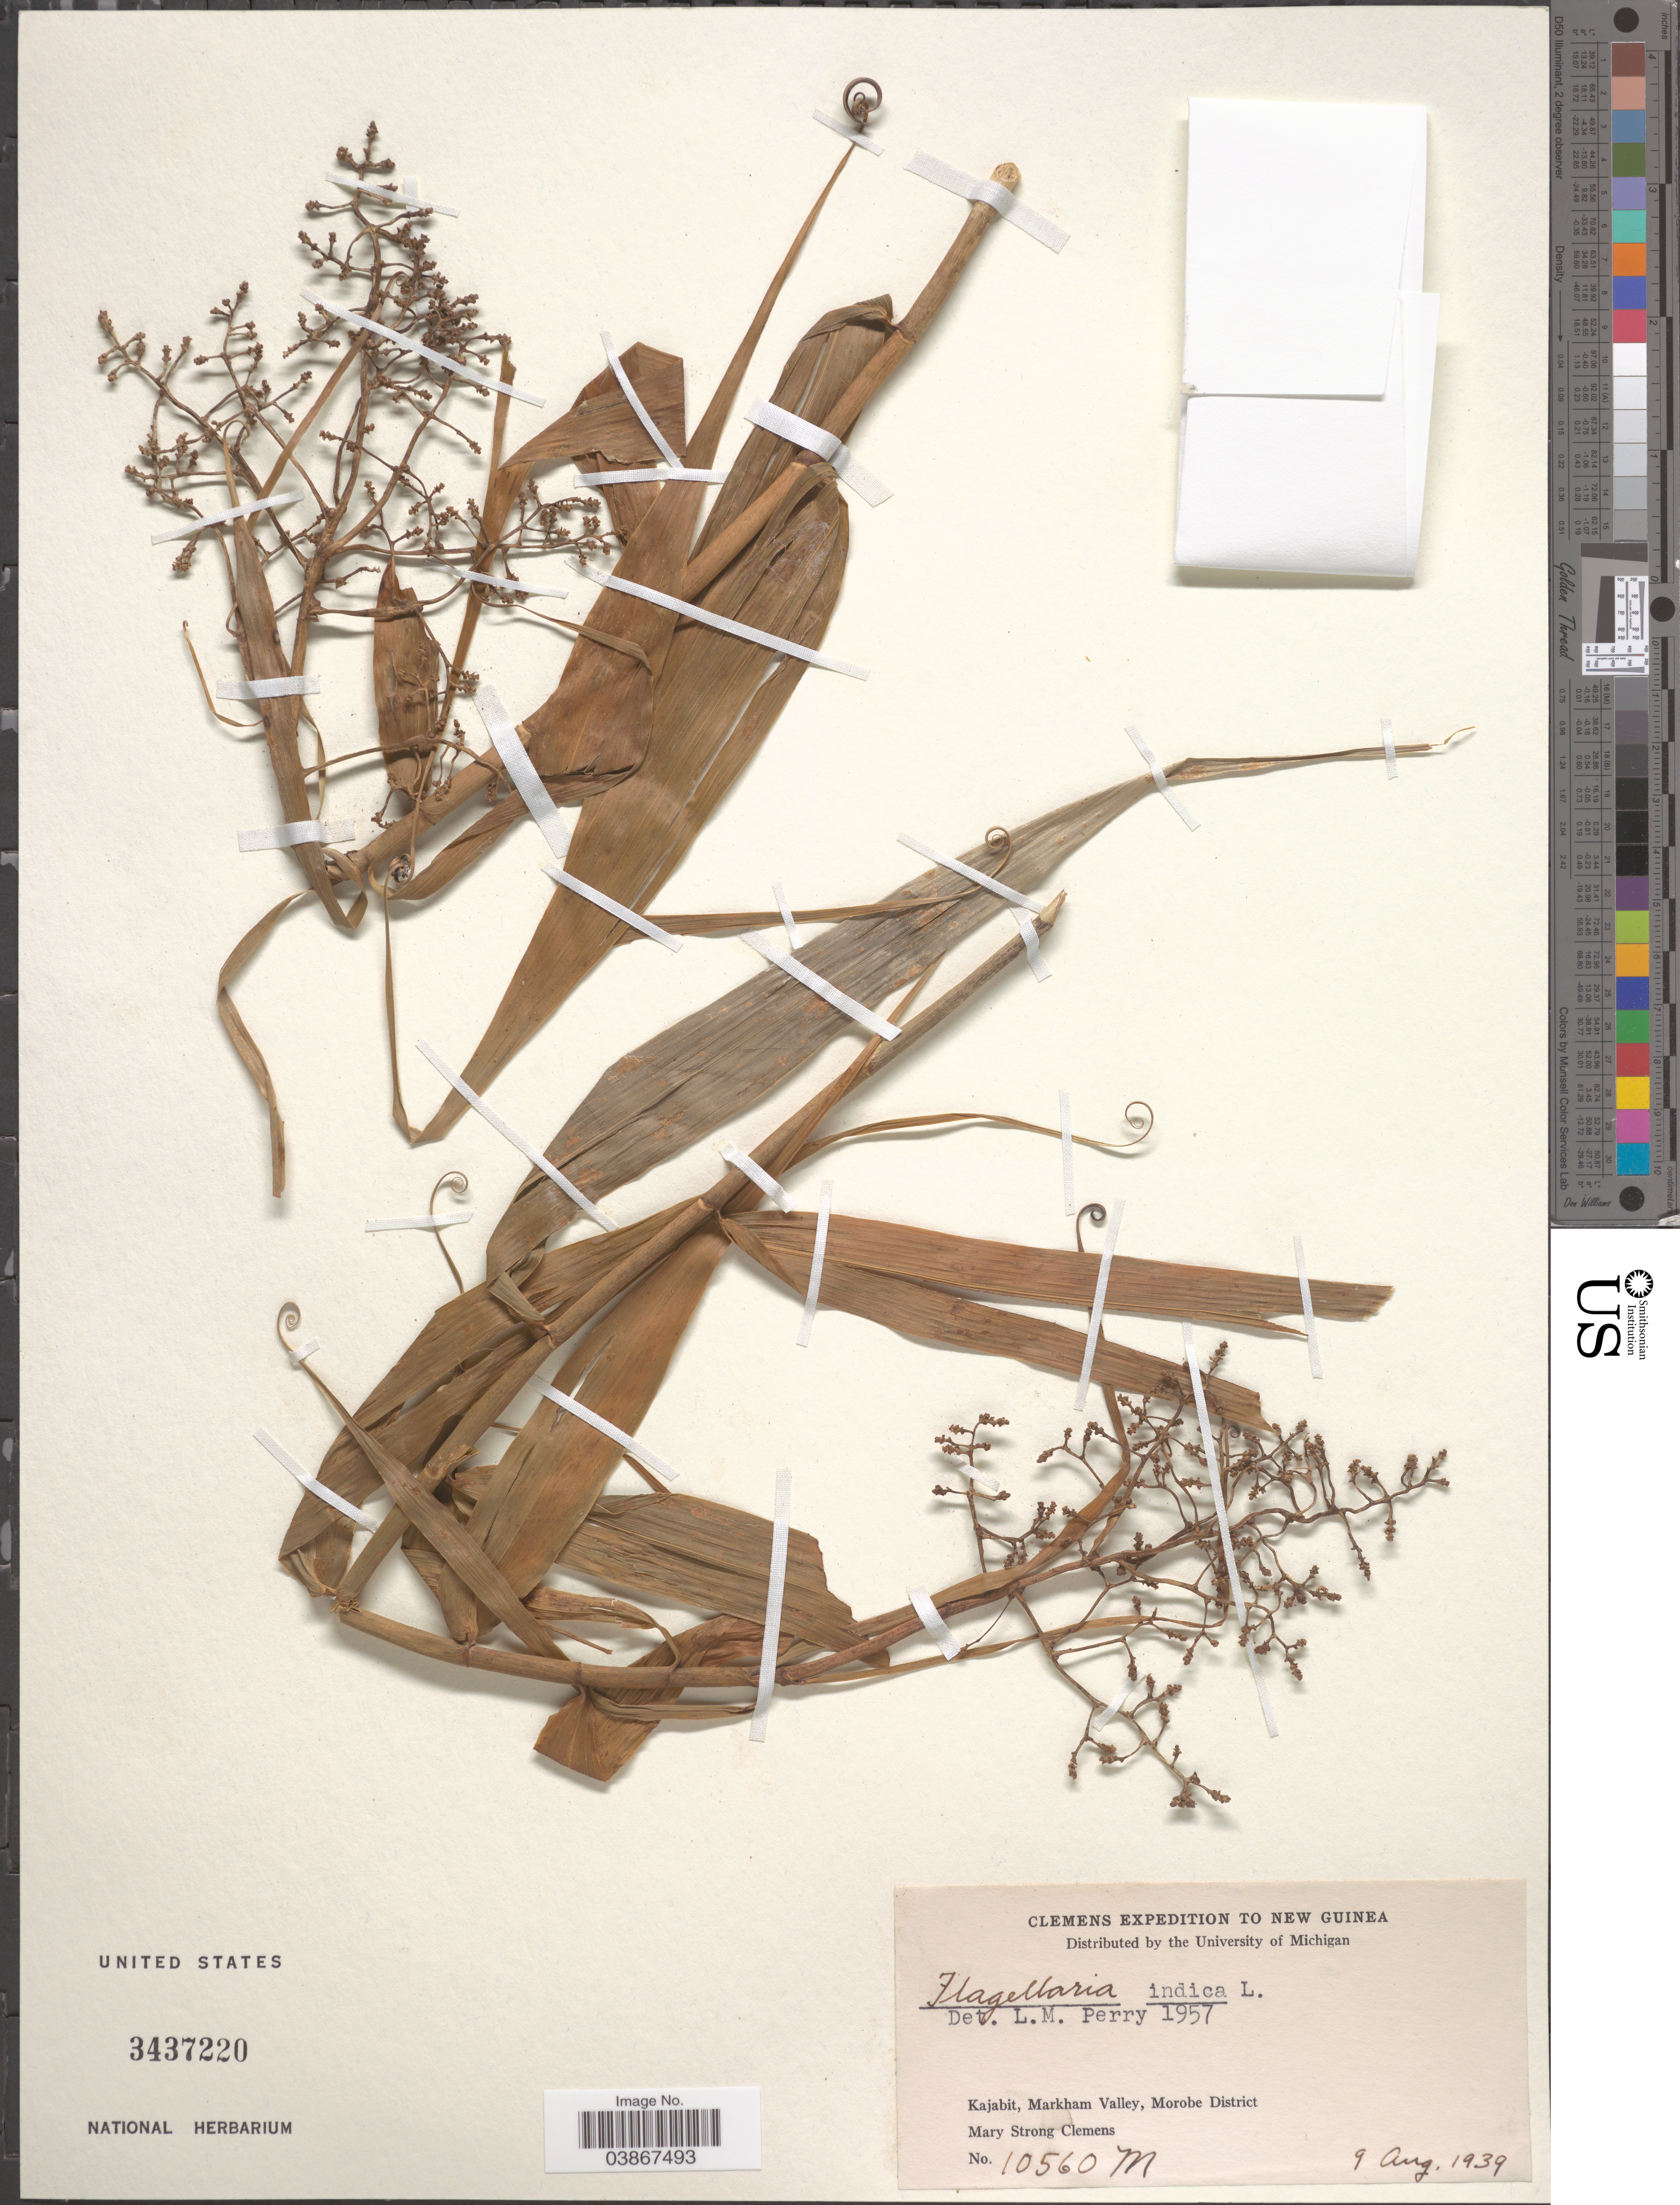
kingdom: Plantae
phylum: Tracheophyta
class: Liliopsida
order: Poales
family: Flagellariaceae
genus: Flagellaria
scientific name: Flagellaria indica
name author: L.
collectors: M. S. Clemens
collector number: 10560 M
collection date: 1939-08-09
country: Papua New Guinea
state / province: Morobe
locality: New Guinea. Kajabit, Markham Valley, Morobe District.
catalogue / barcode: US 3437220